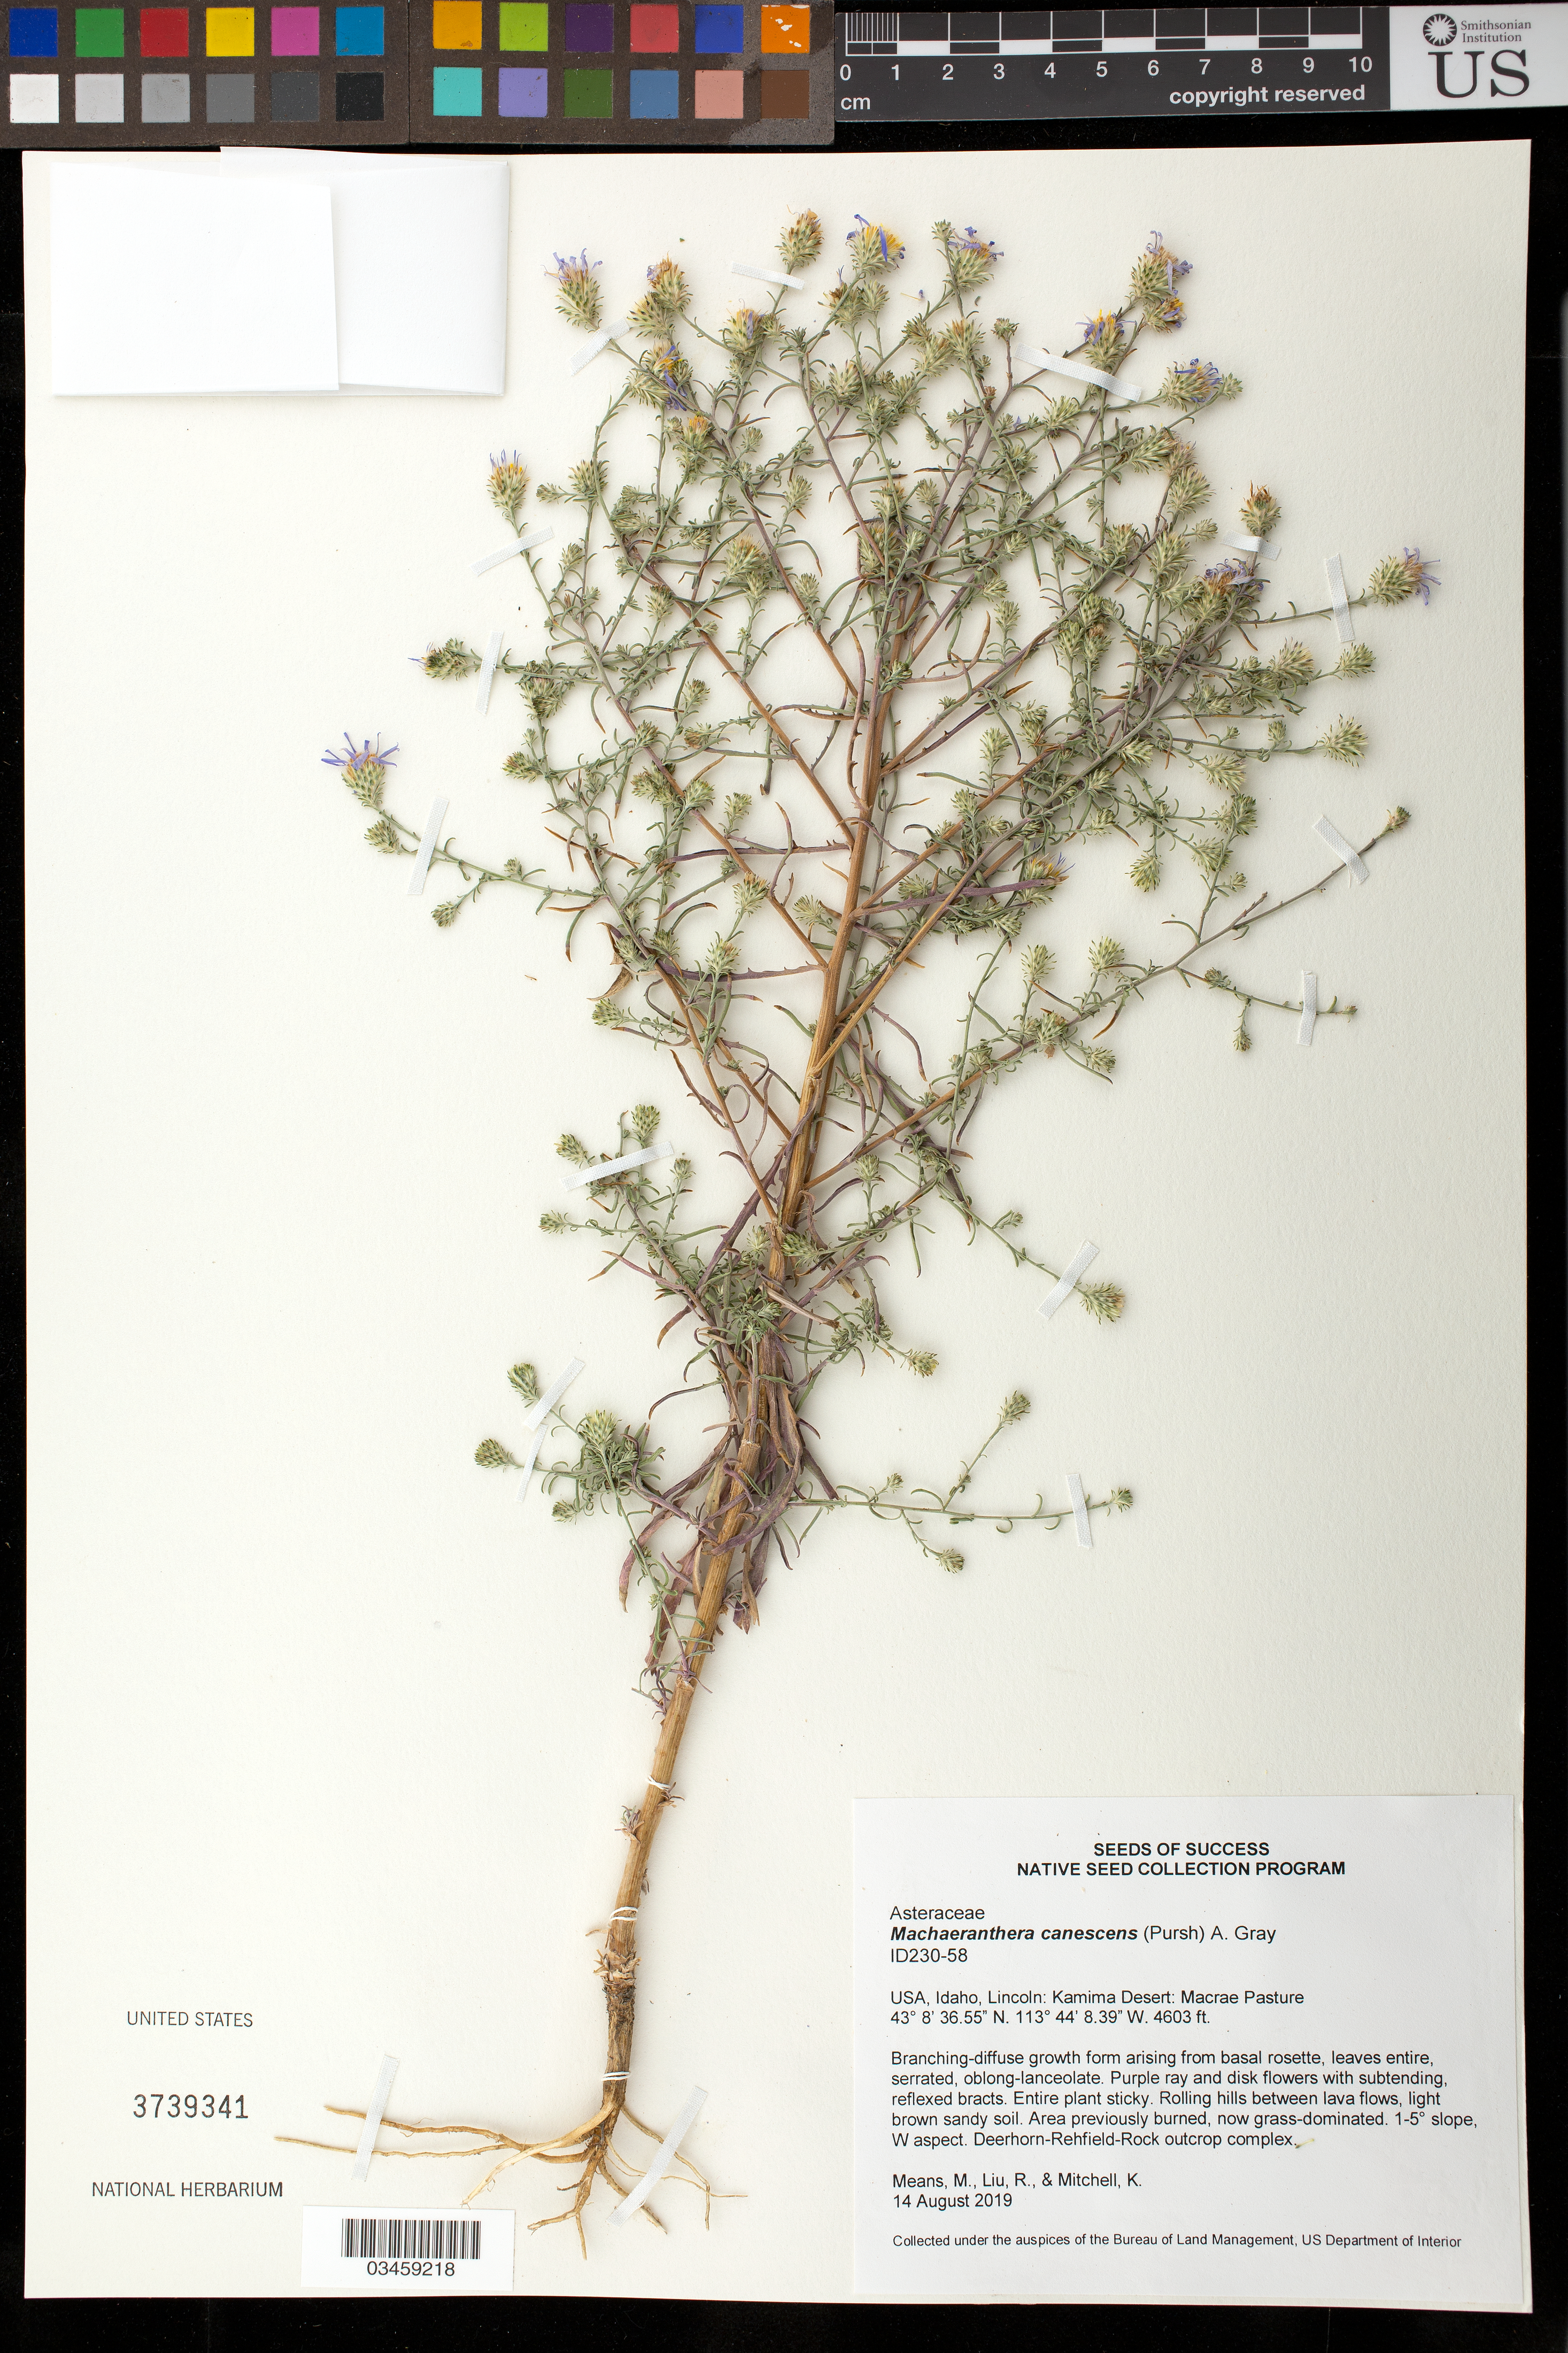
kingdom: Plantae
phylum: Tracheophyta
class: Magnoliopsida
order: Asterales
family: Asteraceae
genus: Machaeranthera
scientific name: Machaeranthera canescens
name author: (Pursh) A. Gray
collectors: M. Means, M. Liu & K. Mitchell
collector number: ID230-58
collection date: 2019-08-14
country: United States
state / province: Idaho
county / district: Lincoln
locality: Kamima Desert, Macrae Pasture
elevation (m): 1403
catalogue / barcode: US 3739341